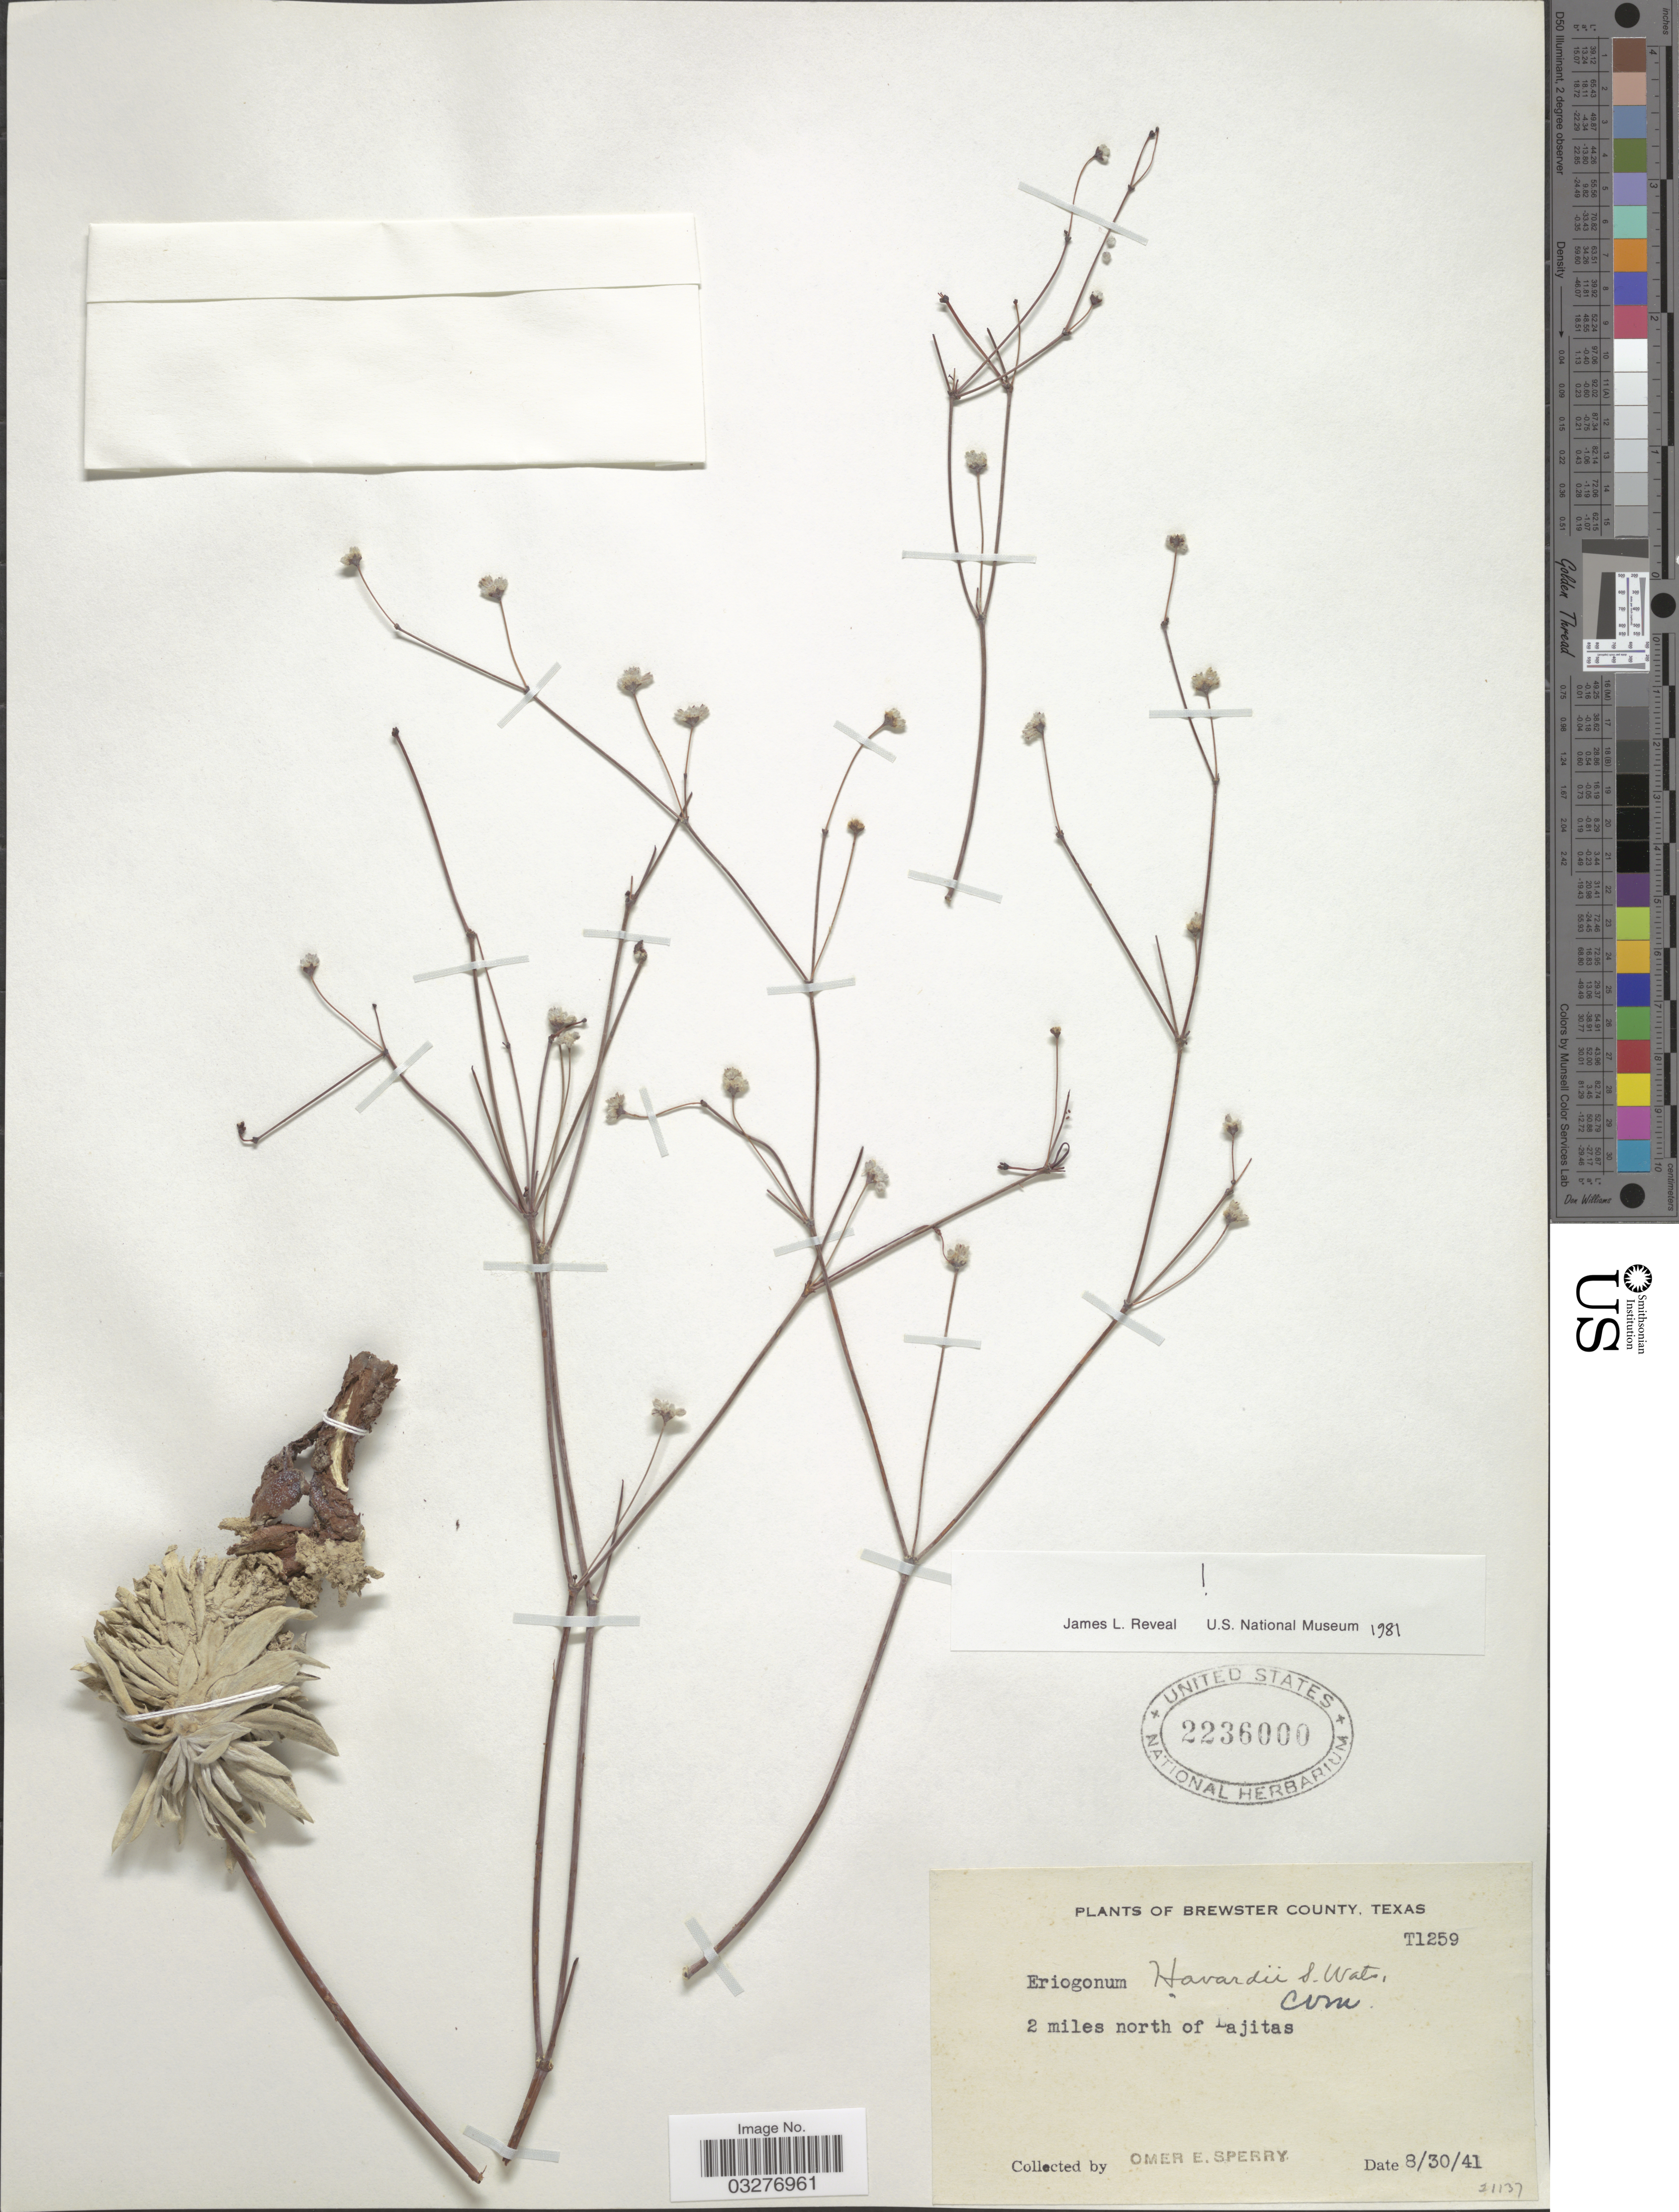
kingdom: Plantae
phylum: Tracheophyta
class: Magnoliopsida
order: Caryophyllales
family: Polygonaceae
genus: Eriogonum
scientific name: Eriogonum havardii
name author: S. Watson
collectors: O. E. Sperry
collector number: T1259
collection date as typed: Transcribed d/m/y: 30/8/41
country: United States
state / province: Texas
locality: Brewster County. 2 miles north of Lajitas.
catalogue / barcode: US 2236000